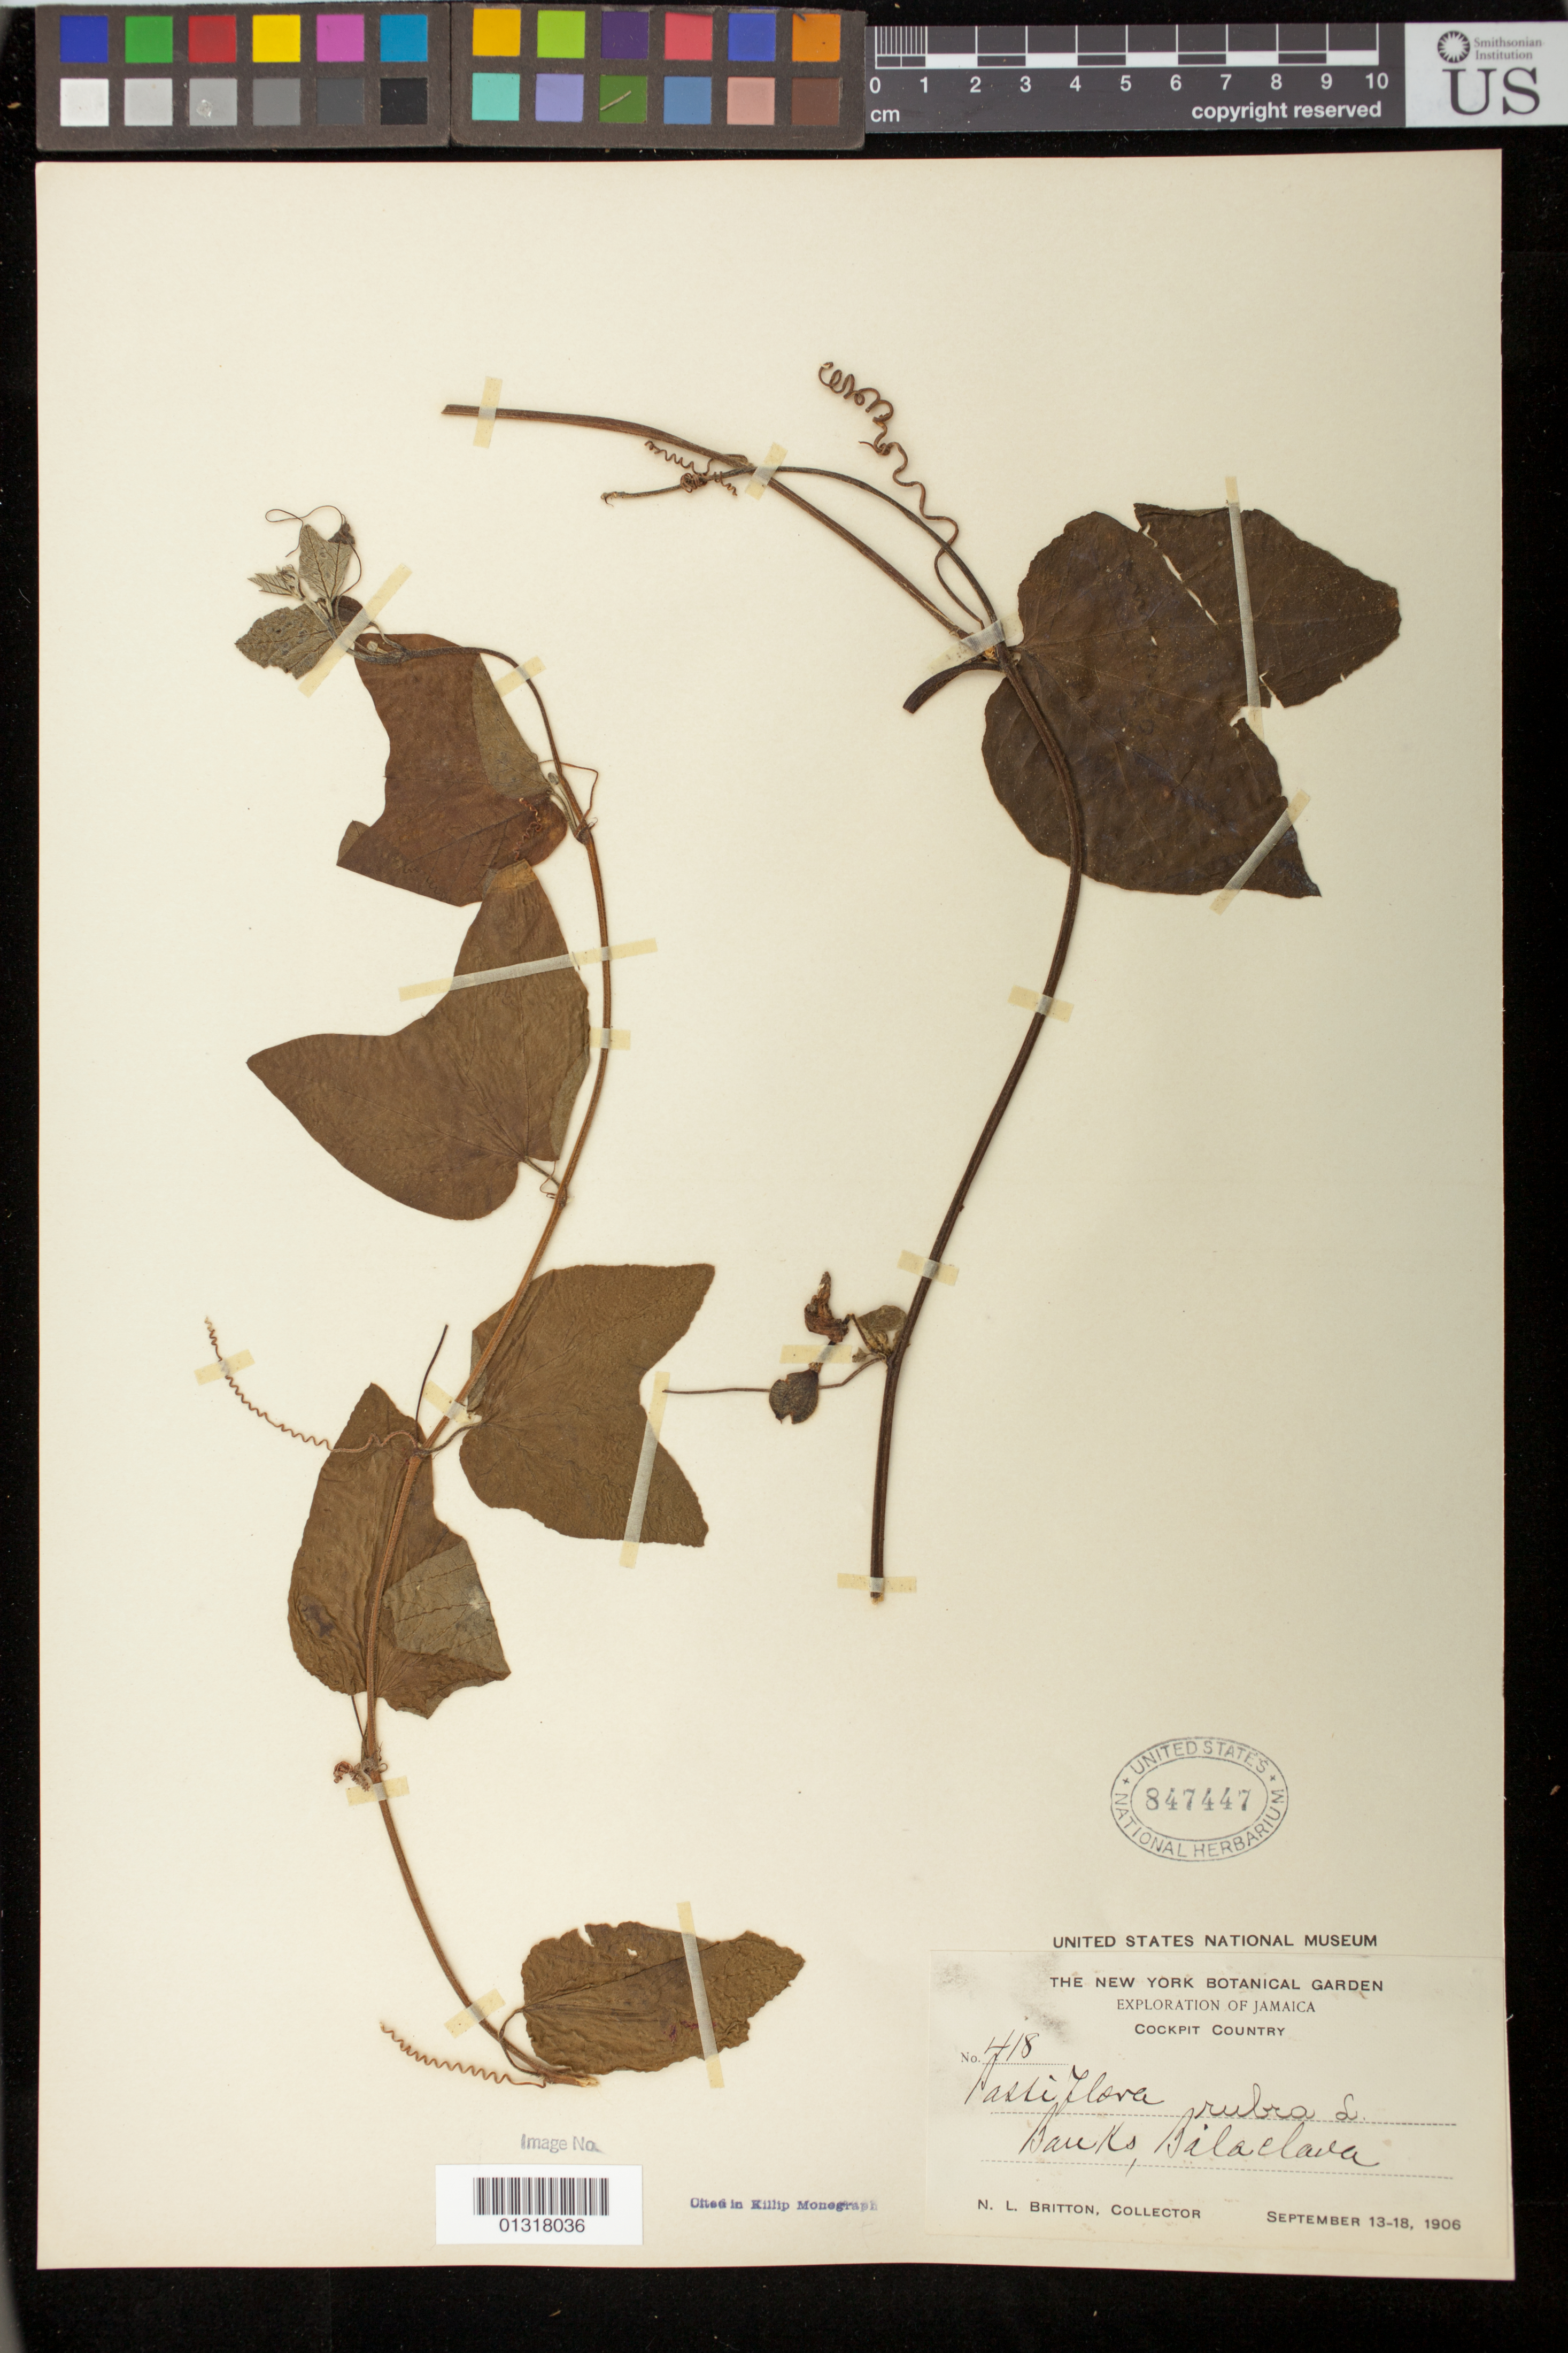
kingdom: Plantae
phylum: Tracheophyta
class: Magnoliopsida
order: Malpighiales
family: Passifloraceae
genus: Passiflora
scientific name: Passiflora rubra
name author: L.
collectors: N. Britton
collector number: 418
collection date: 1906-09-13/1906-09-18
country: Jamaica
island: Jamaica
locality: Cockpit Country, Bauks, Balaclava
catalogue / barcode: US 847447